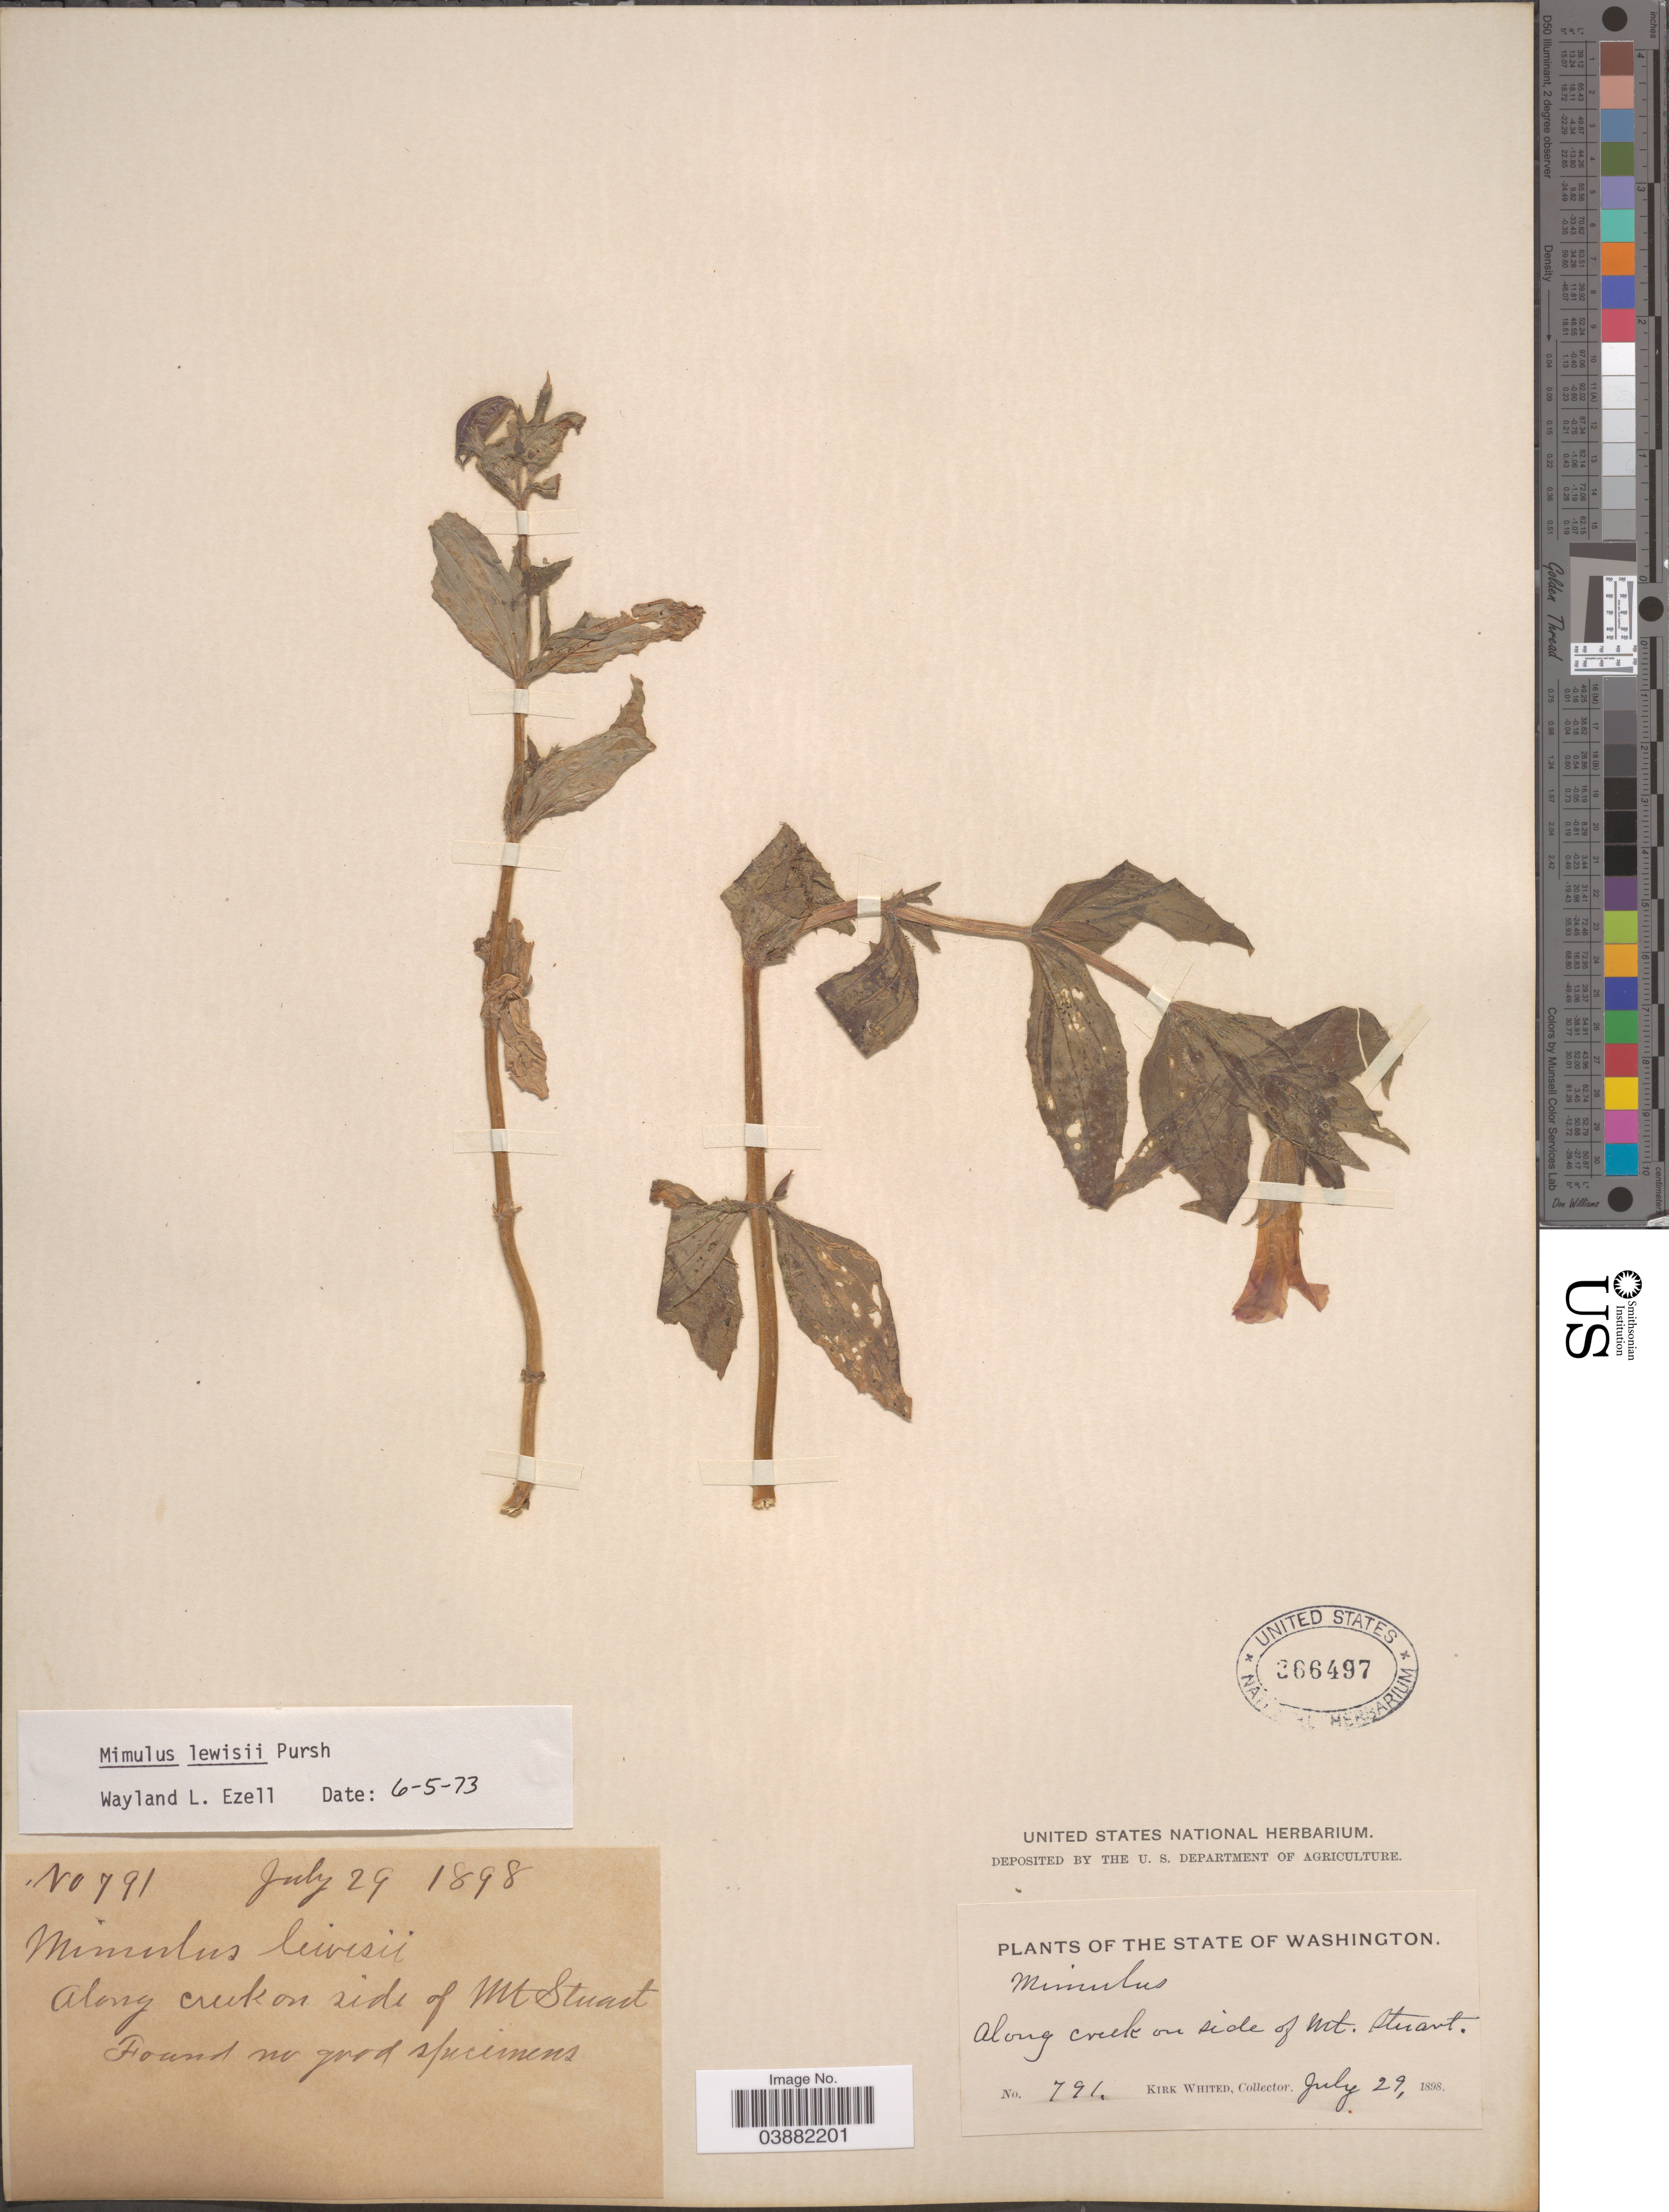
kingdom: Plantae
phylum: Tracheophyta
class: Magnoliopsida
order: Lamiales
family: Phrymaceae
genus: Mimulus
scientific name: Mimulus lewisii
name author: Pursh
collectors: K. Whited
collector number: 791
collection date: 1898-07-29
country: United States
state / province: Washington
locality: Along creek on side of Mt. Stuart.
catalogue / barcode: US 366497